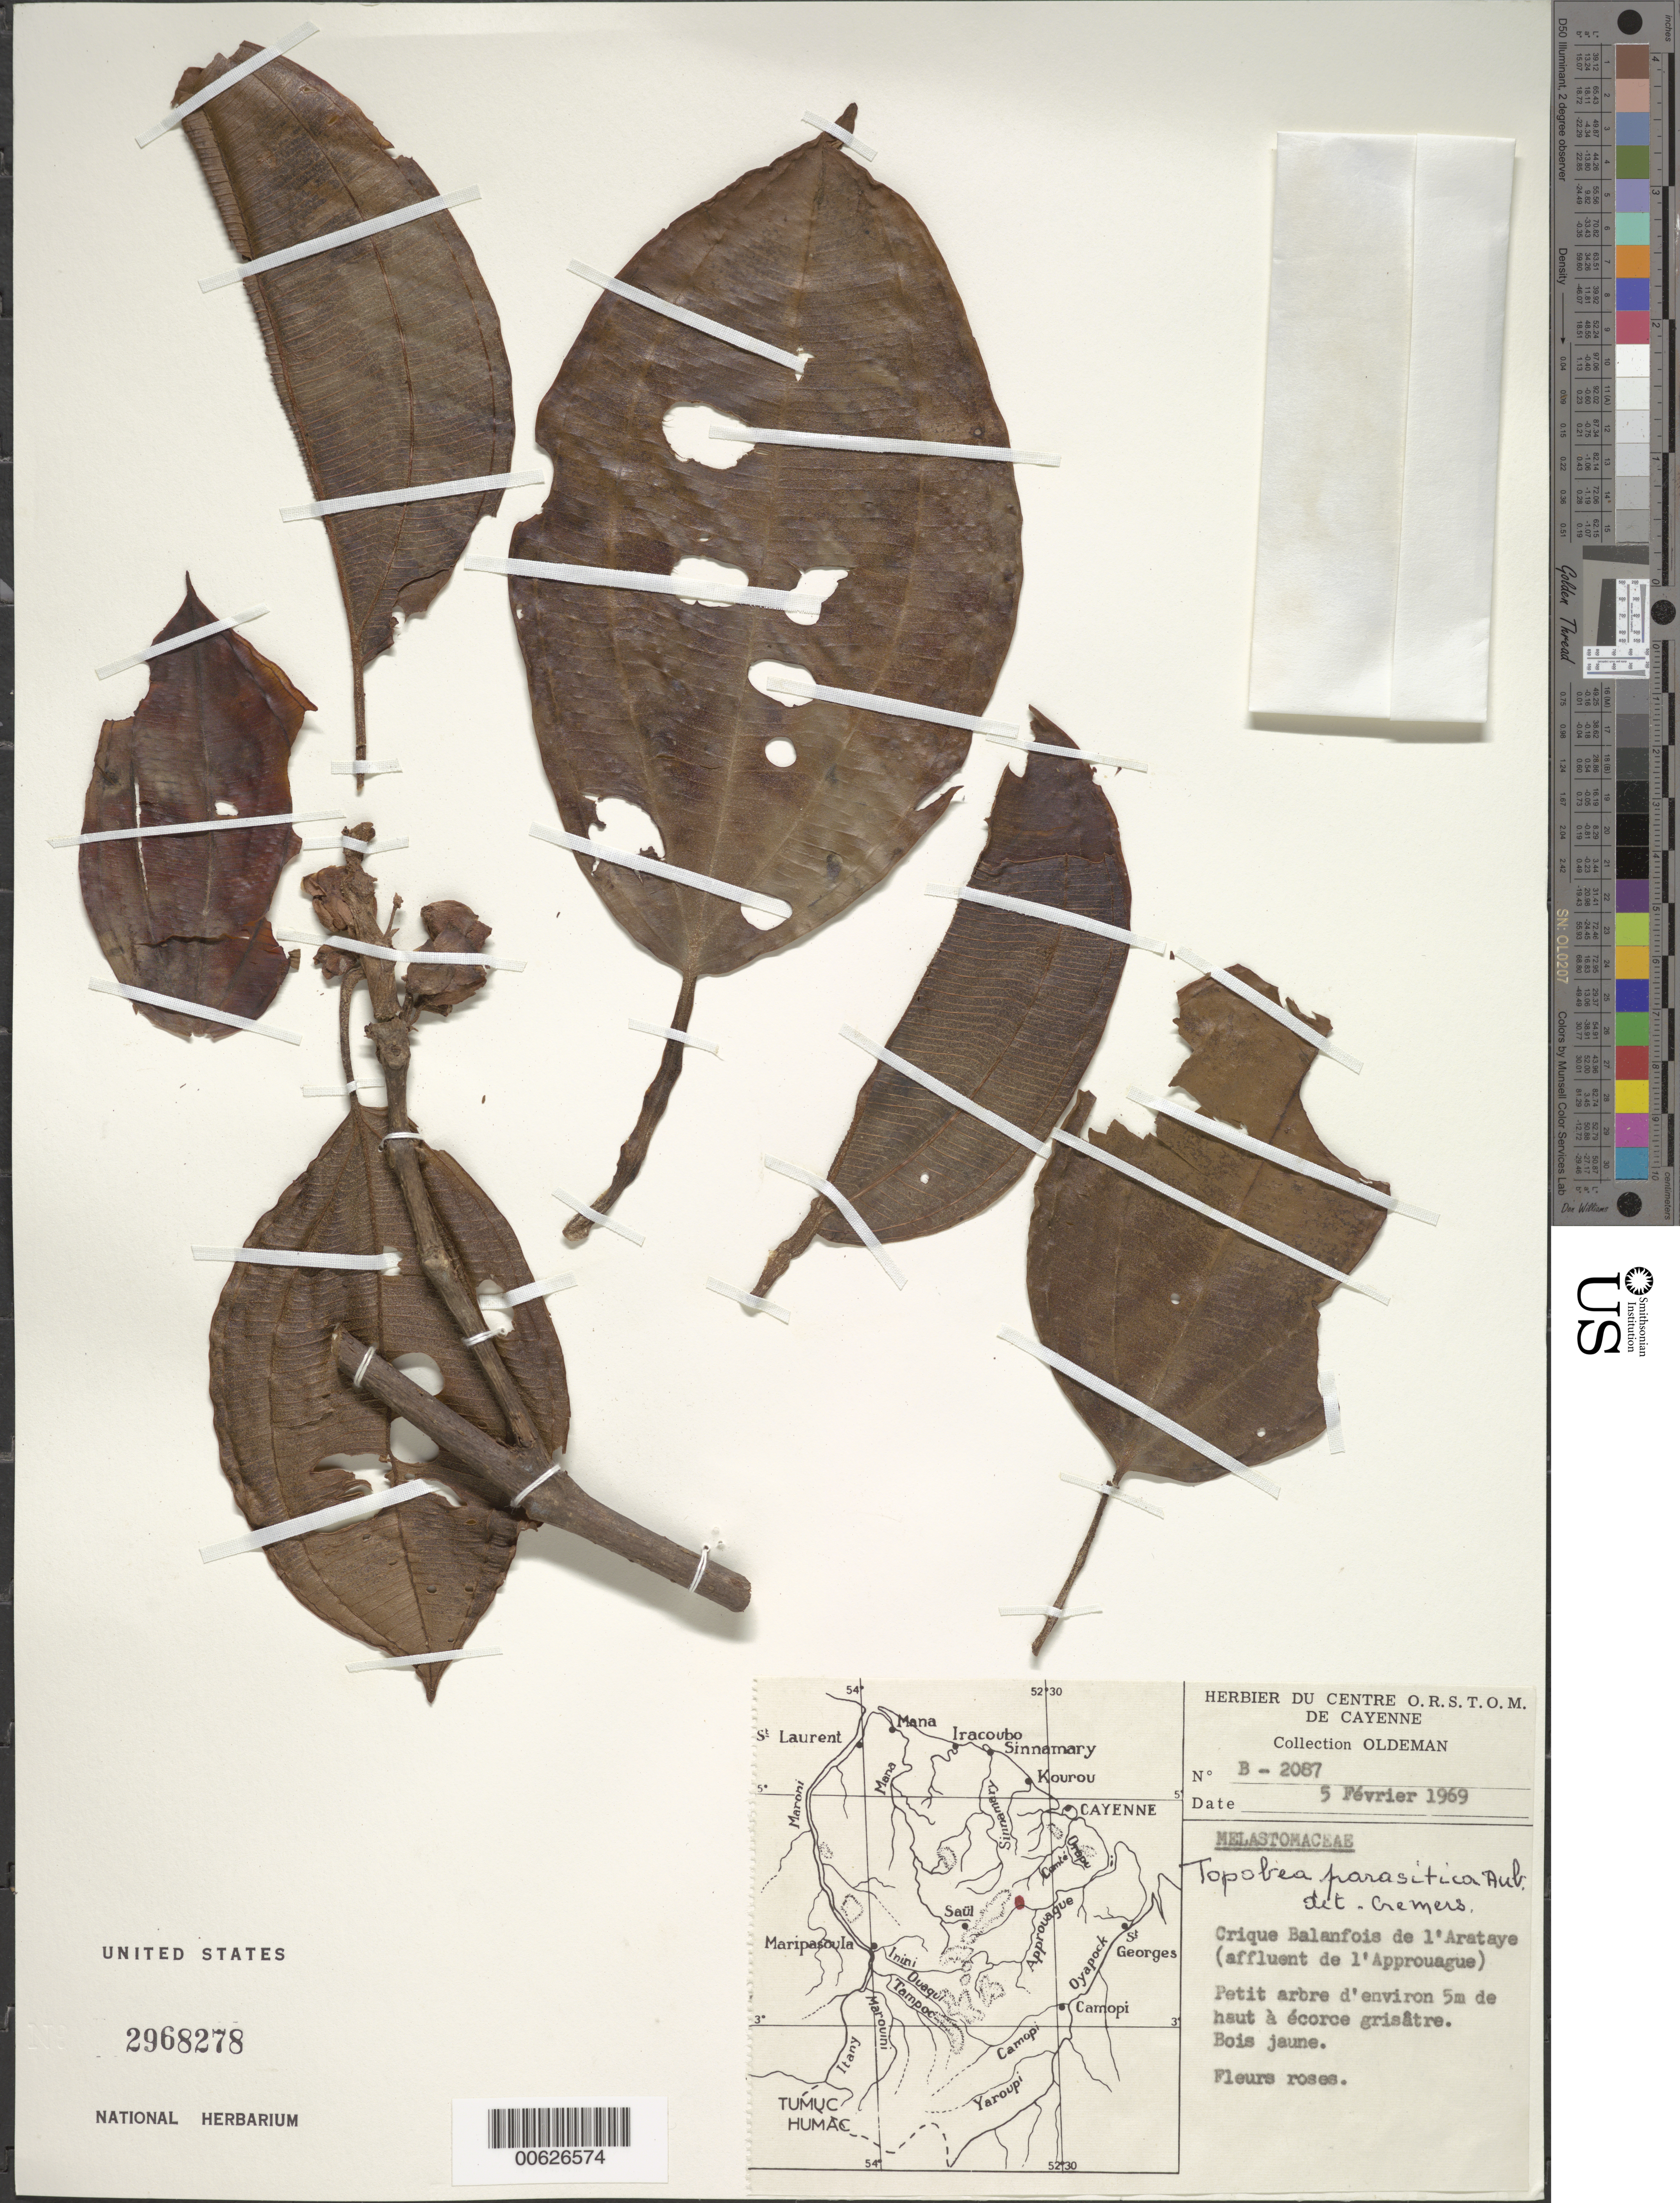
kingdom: Plantae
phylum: Tracheophyta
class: Magnoliopsida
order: Myrtales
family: Melastomataceae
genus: Topobea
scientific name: Topobea parasitica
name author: Aubl.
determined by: Cremers, Georges A.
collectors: R. Oldeman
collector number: B 2087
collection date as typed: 5-Feb-69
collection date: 1969-02-05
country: French Guiana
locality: Crique Balenfois, appartenent a la rivière Arataye (affl. de l'Approuague)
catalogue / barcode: US 2968278